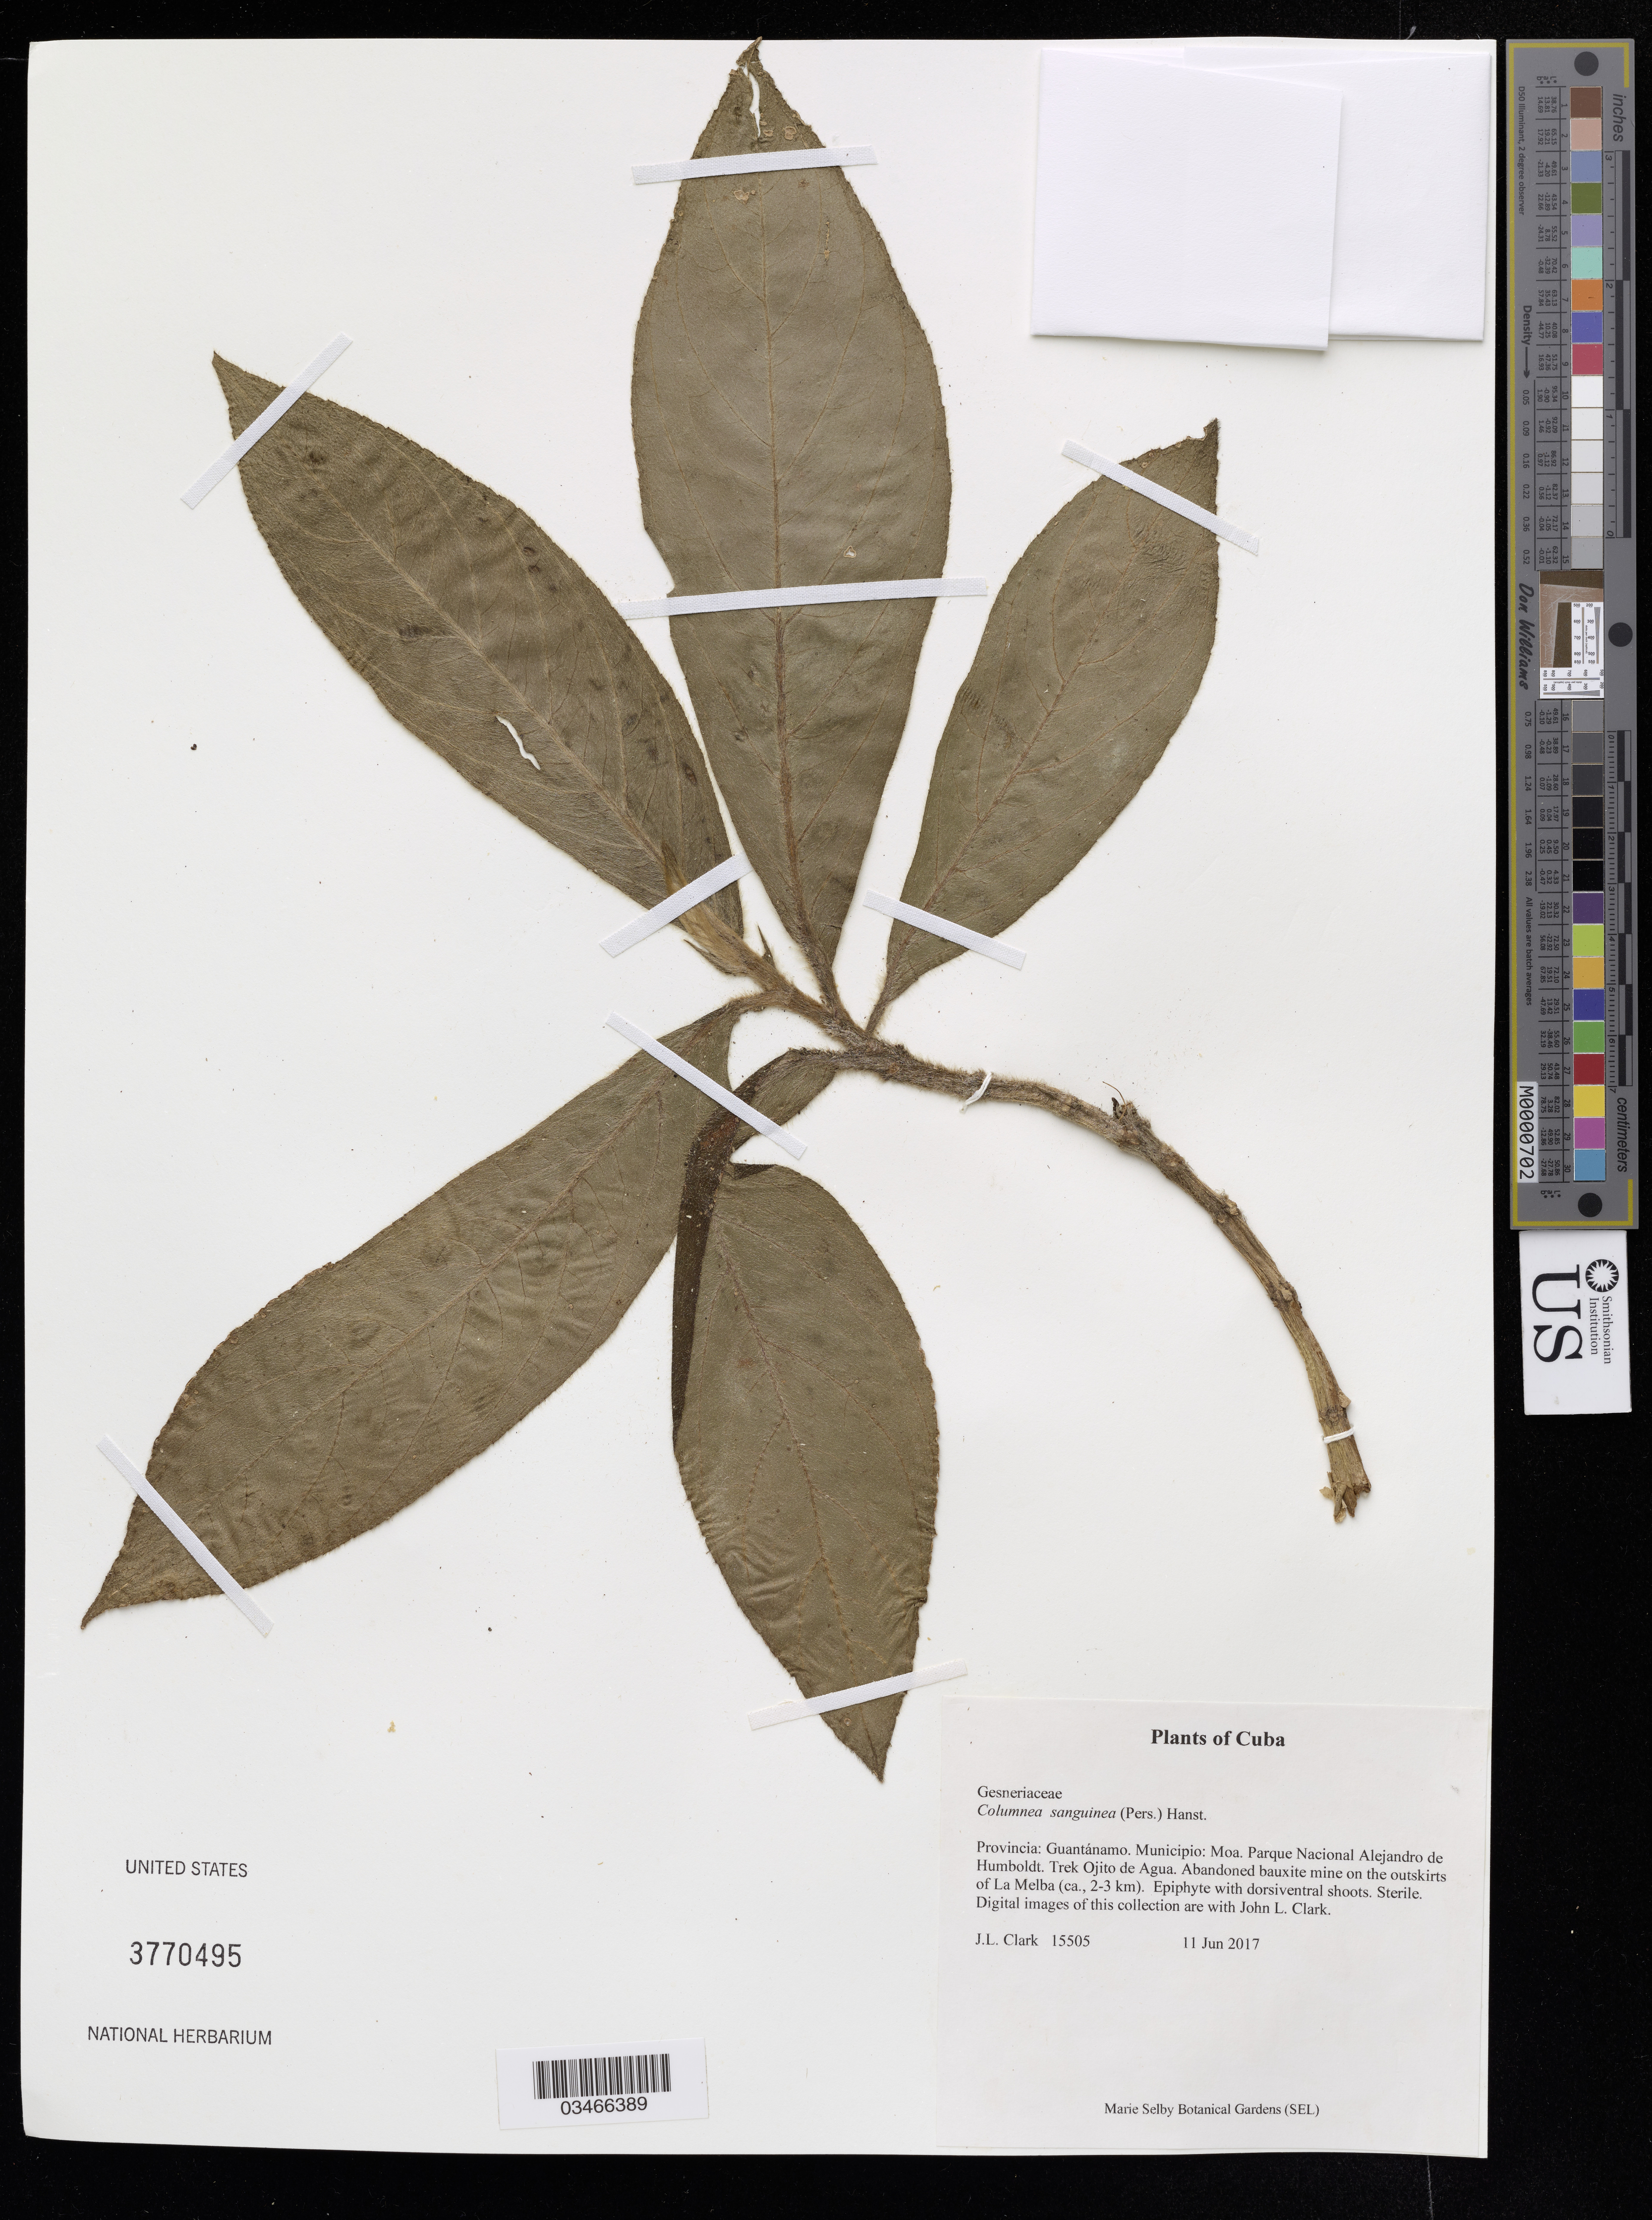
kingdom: Plantae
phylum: Tracheophyta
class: Magnoliopsida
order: Lamiales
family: Gesneriaceae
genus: Columnea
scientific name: Columnea sanguinea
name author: (Pers.) Hanst.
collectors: J. Clark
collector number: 15505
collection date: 2017-06-11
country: Cuba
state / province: Guantánamo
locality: Municipio: Moa. Parque Nacional Alejandro de Humboldt. Trek Ojito de Agua. Abandoned bauxite mine on the outskirts of La Melba (ca., 2-3 km).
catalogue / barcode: US 3770495